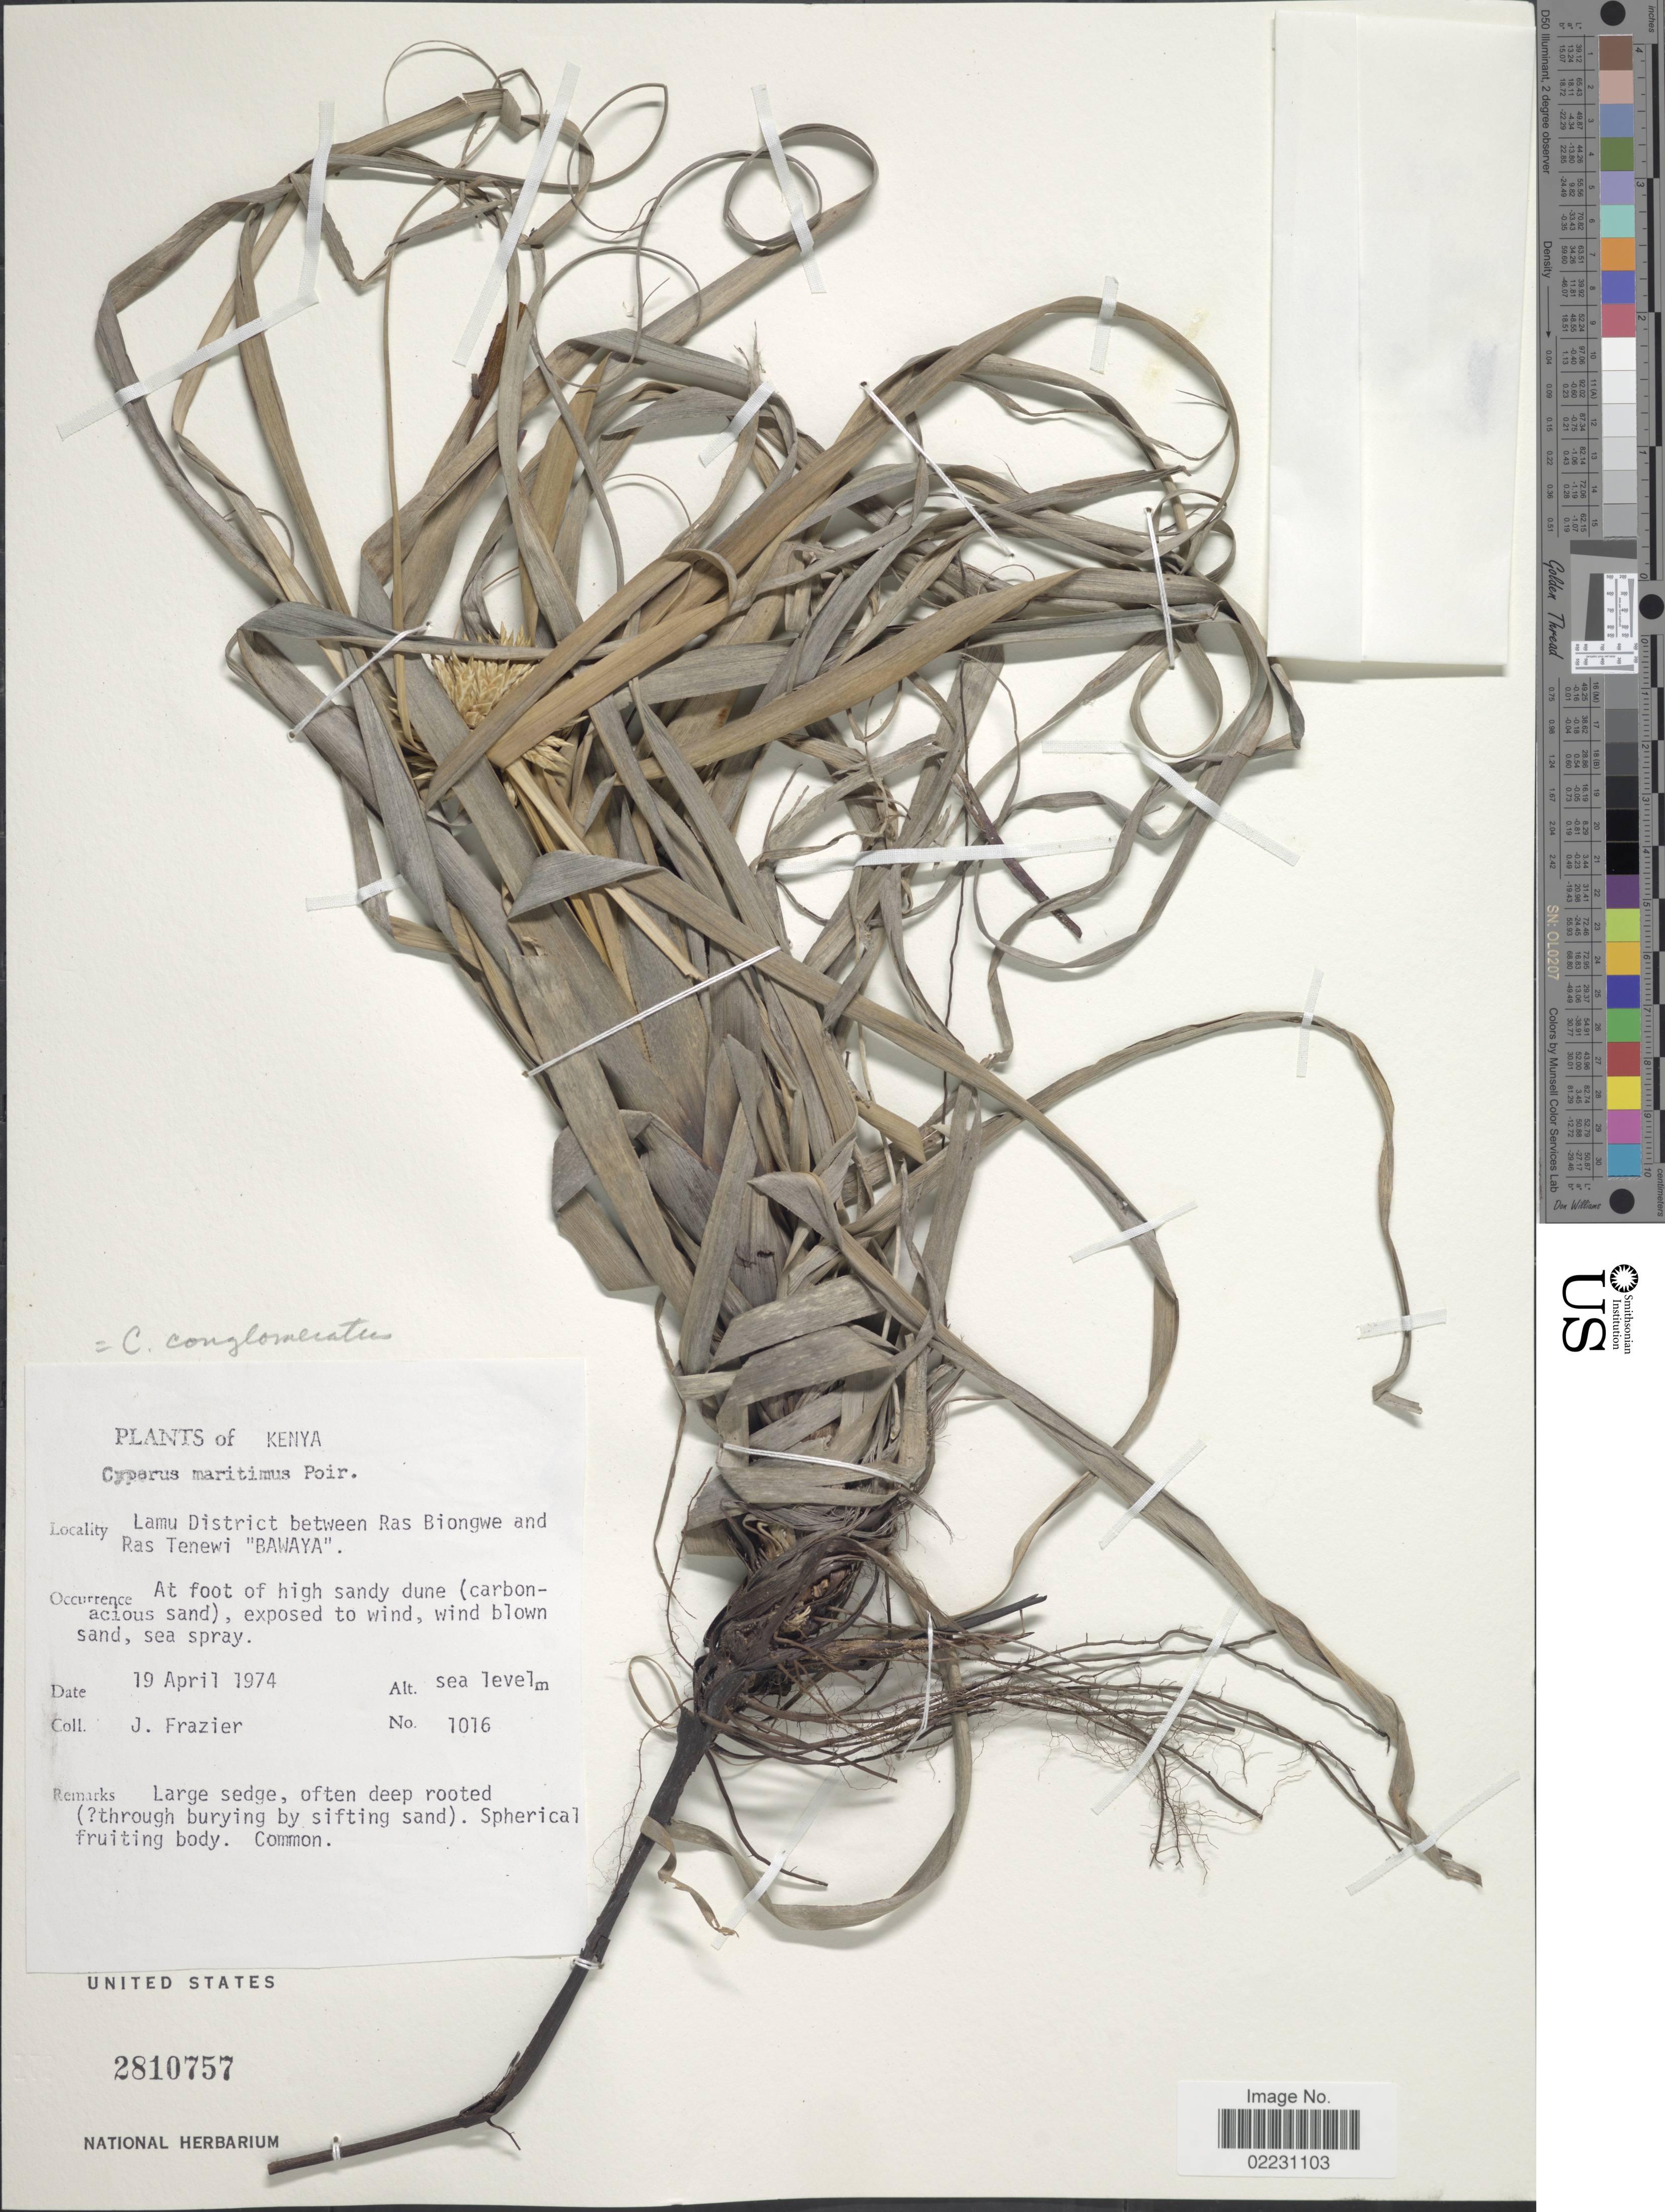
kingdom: Plantae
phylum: Tracheophyta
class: Liliopsida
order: Poales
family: Cyperaceae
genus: Cyperus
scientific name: Cyperus crassipes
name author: Vahl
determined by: Strong, Mark T., (BOT), Smithsonian Institution - National Museum of Natural History (UNITED STATES)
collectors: J. Frazier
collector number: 1016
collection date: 1974-04-19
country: Kenya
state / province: Lamu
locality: Kenya. Lamu District between ras Biongwe and Ras Tenewi "Bawaya".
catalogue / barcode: US 2810757